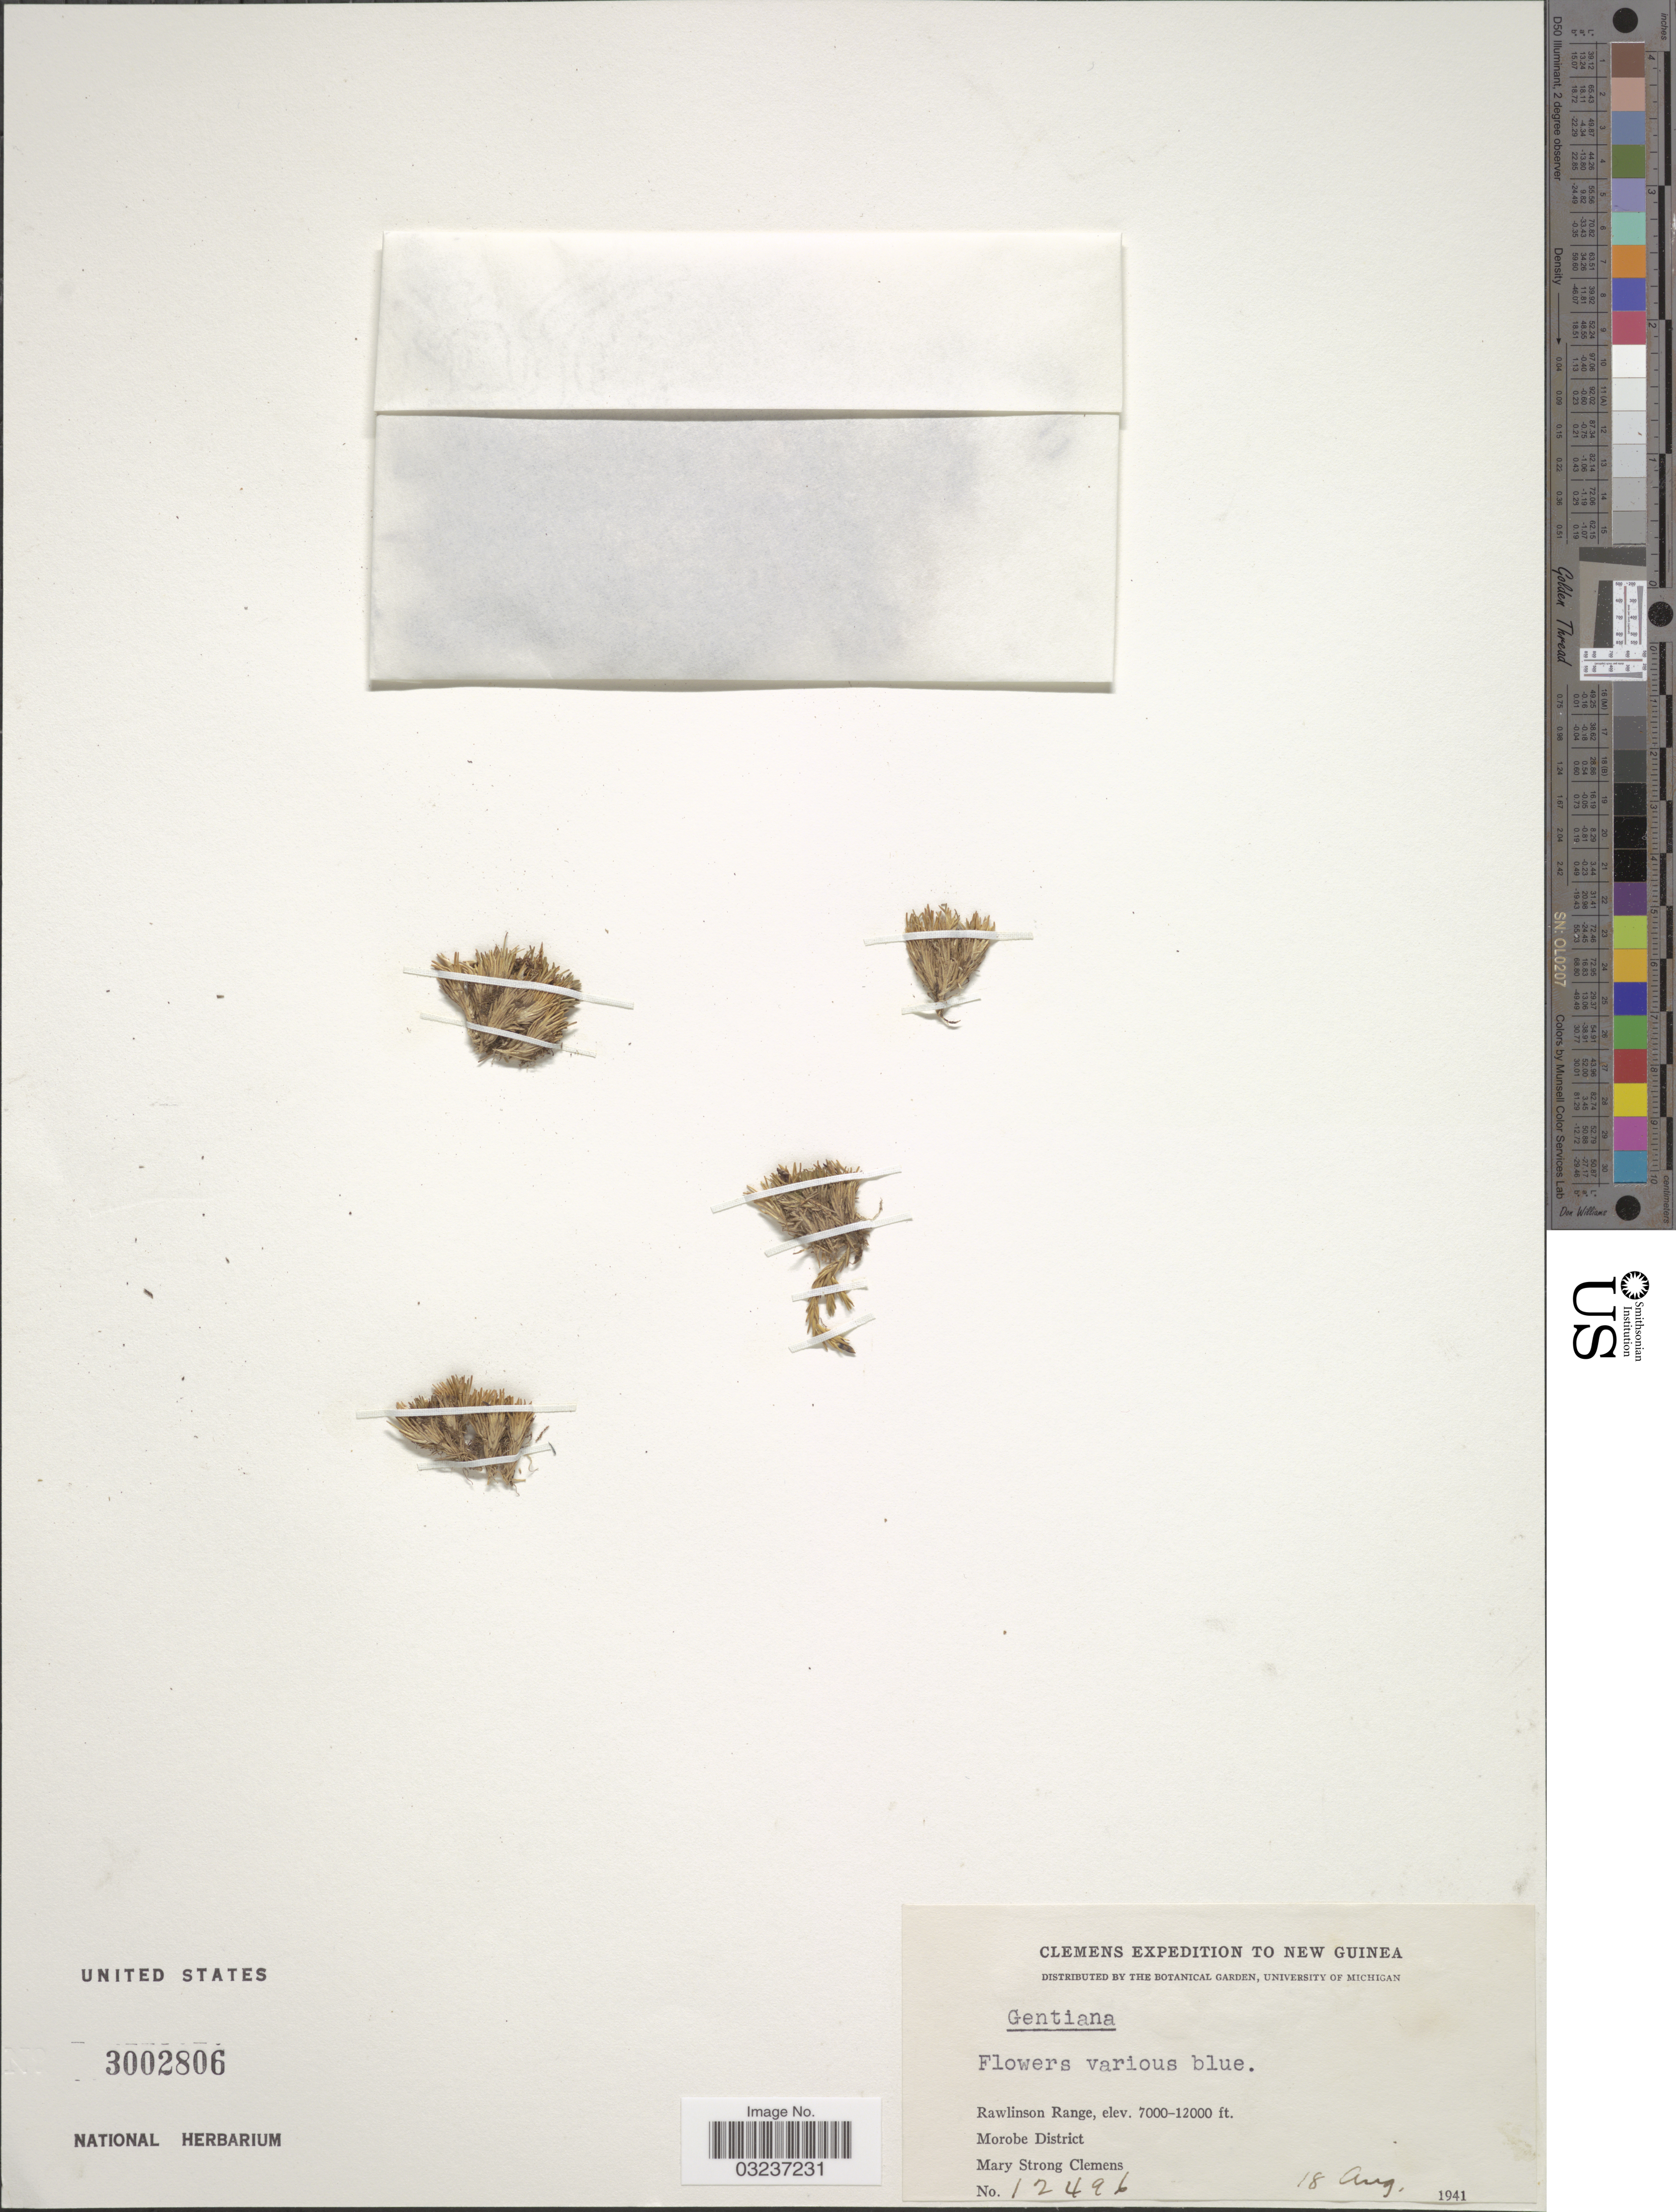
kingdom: Plantae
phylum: Tracheophyta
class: Magnoliopsida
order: Gentianales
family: Gentianaceae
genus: Gentiana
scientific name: Gentiana sp.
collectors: M. S. Clemens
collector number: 12496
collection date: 1941-08-18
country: Papua New Guinea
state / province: Morobe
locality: New Guinea. Rawlinson Range. Morobe District.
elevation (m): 2134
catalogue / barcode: US 3002806